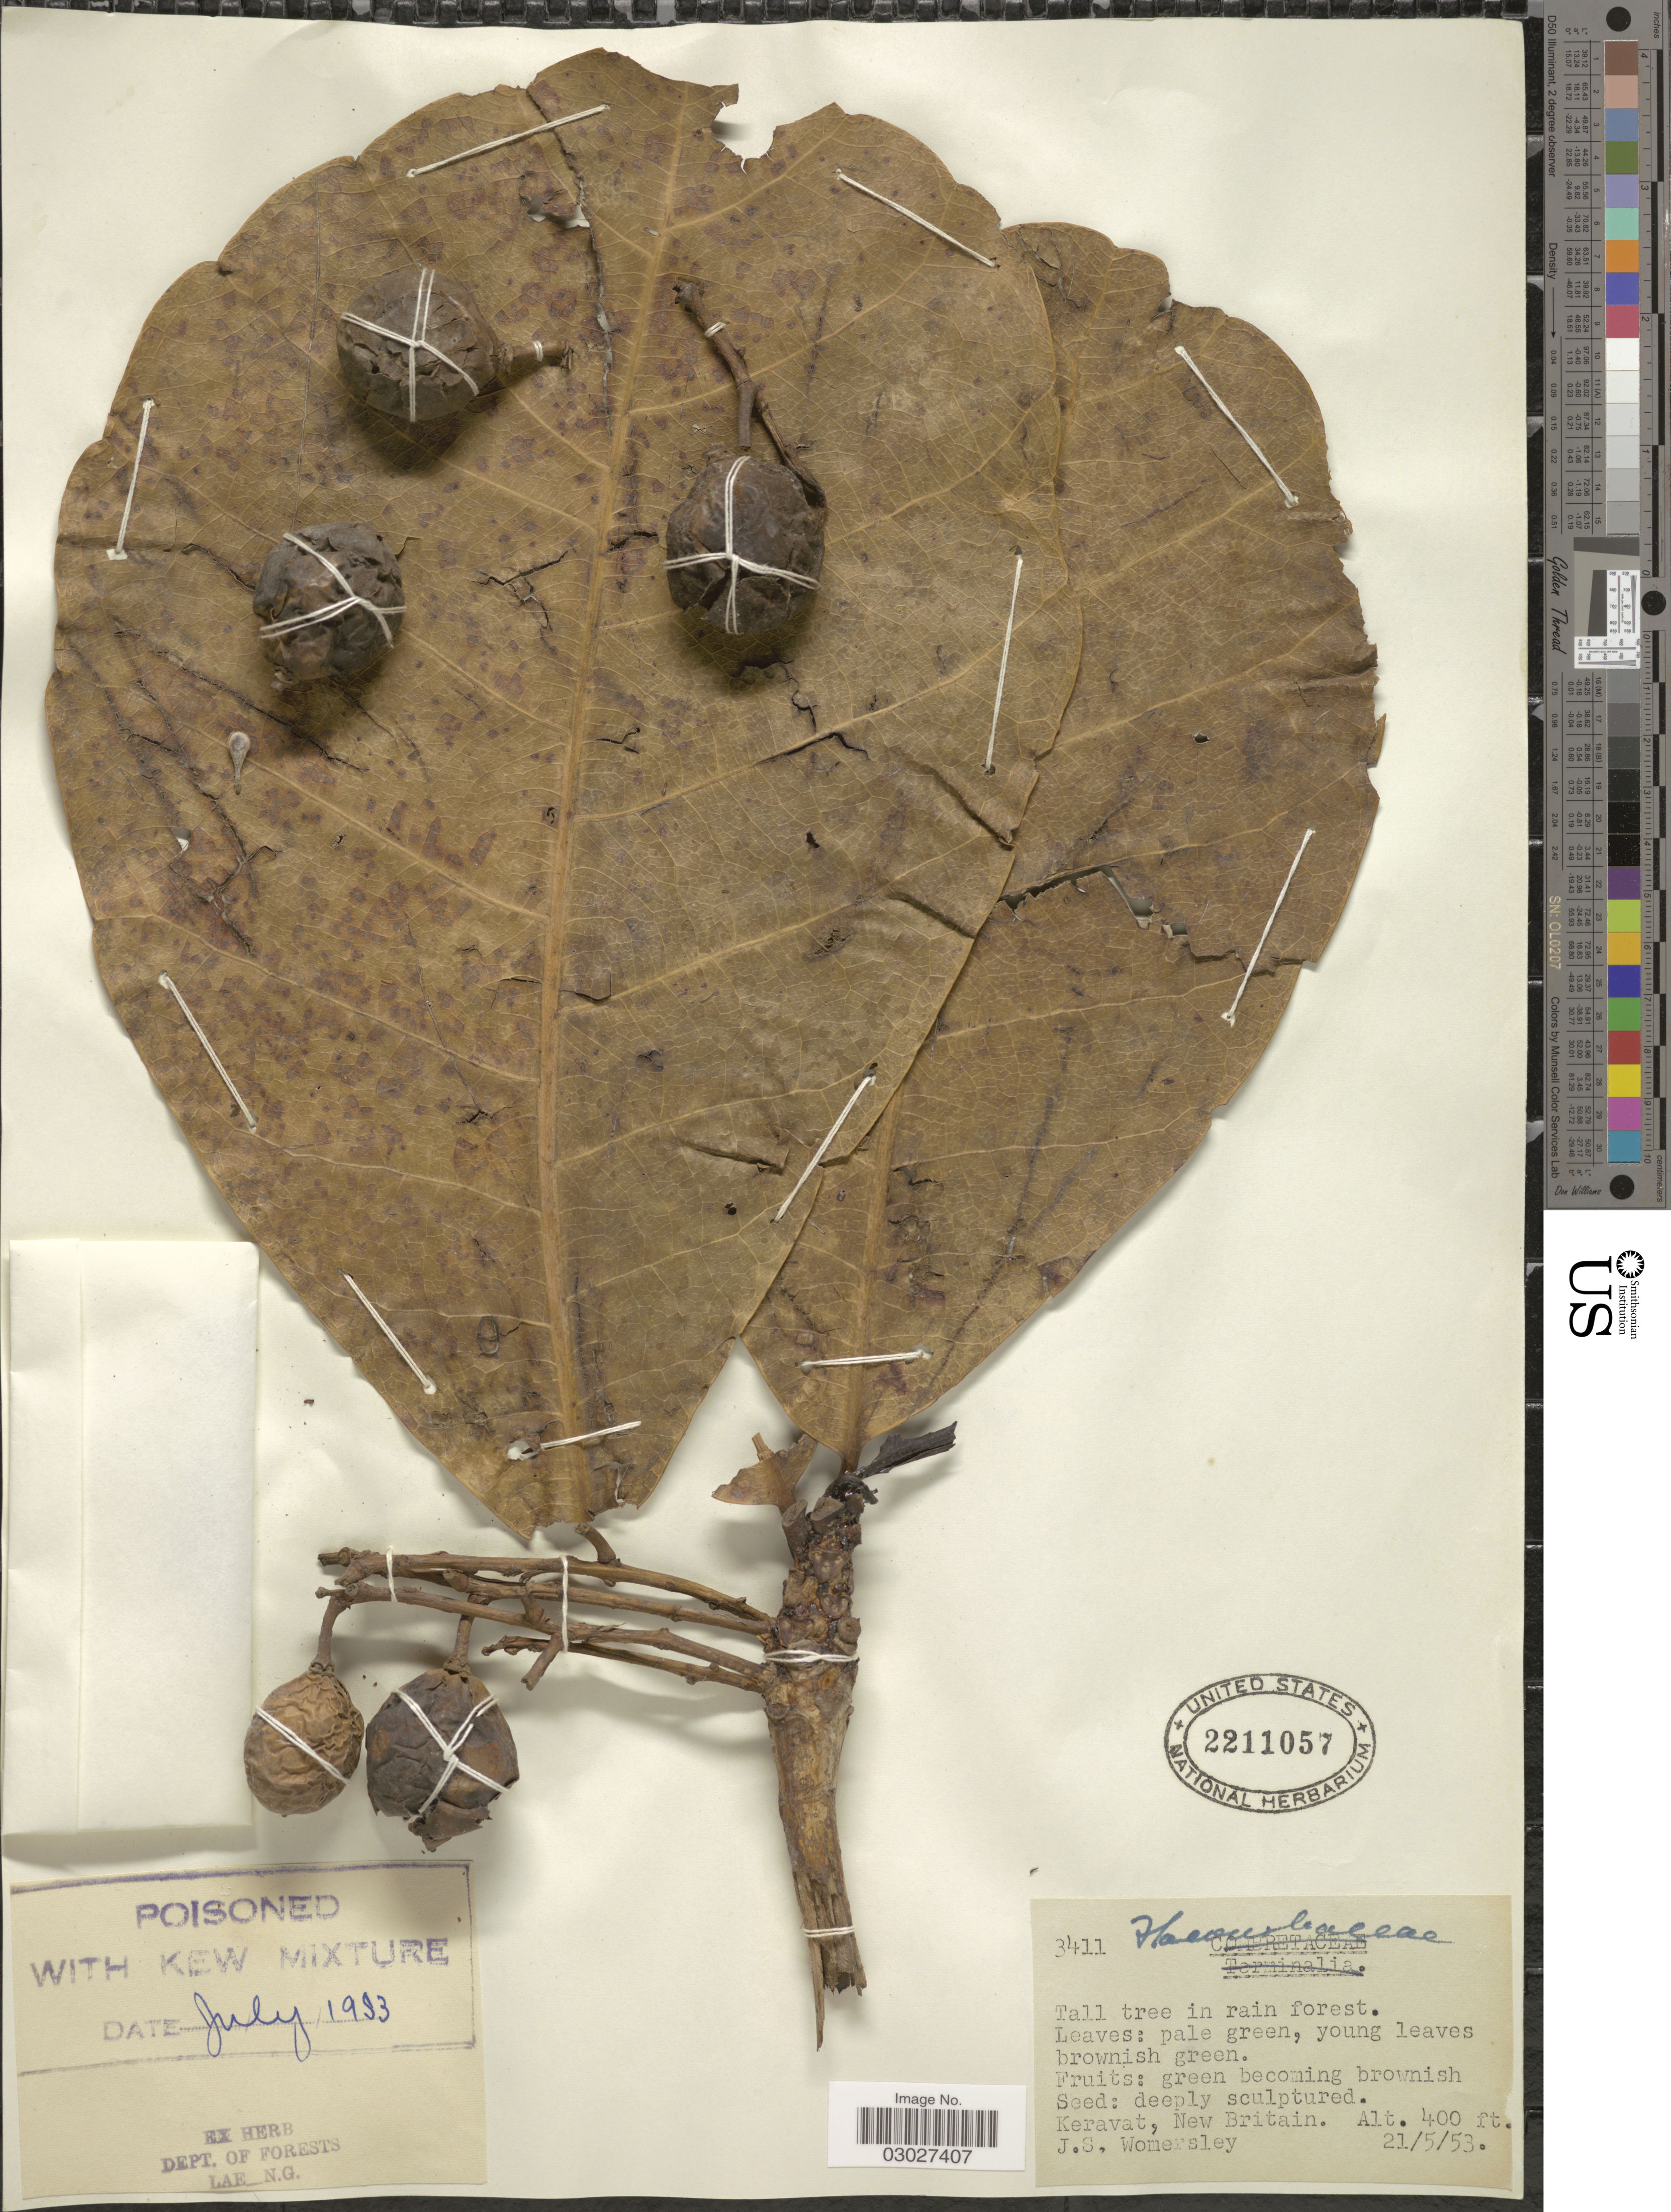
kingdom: Plantae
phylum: Tracheophyta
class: Magnoliopsida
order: Oxalidales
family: Elaeocarpaceae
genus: Elaeocarpus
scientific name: Elaeocarpus neobritannicus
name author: Coode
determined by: Coode, M. J. E.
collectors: J. S. Womersley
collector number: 3411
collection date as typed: Transcribed d/m/y: 21/5/53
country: Papua New Guinea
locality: Keravat, New Britain.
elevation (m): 122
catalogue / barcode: US 2211057